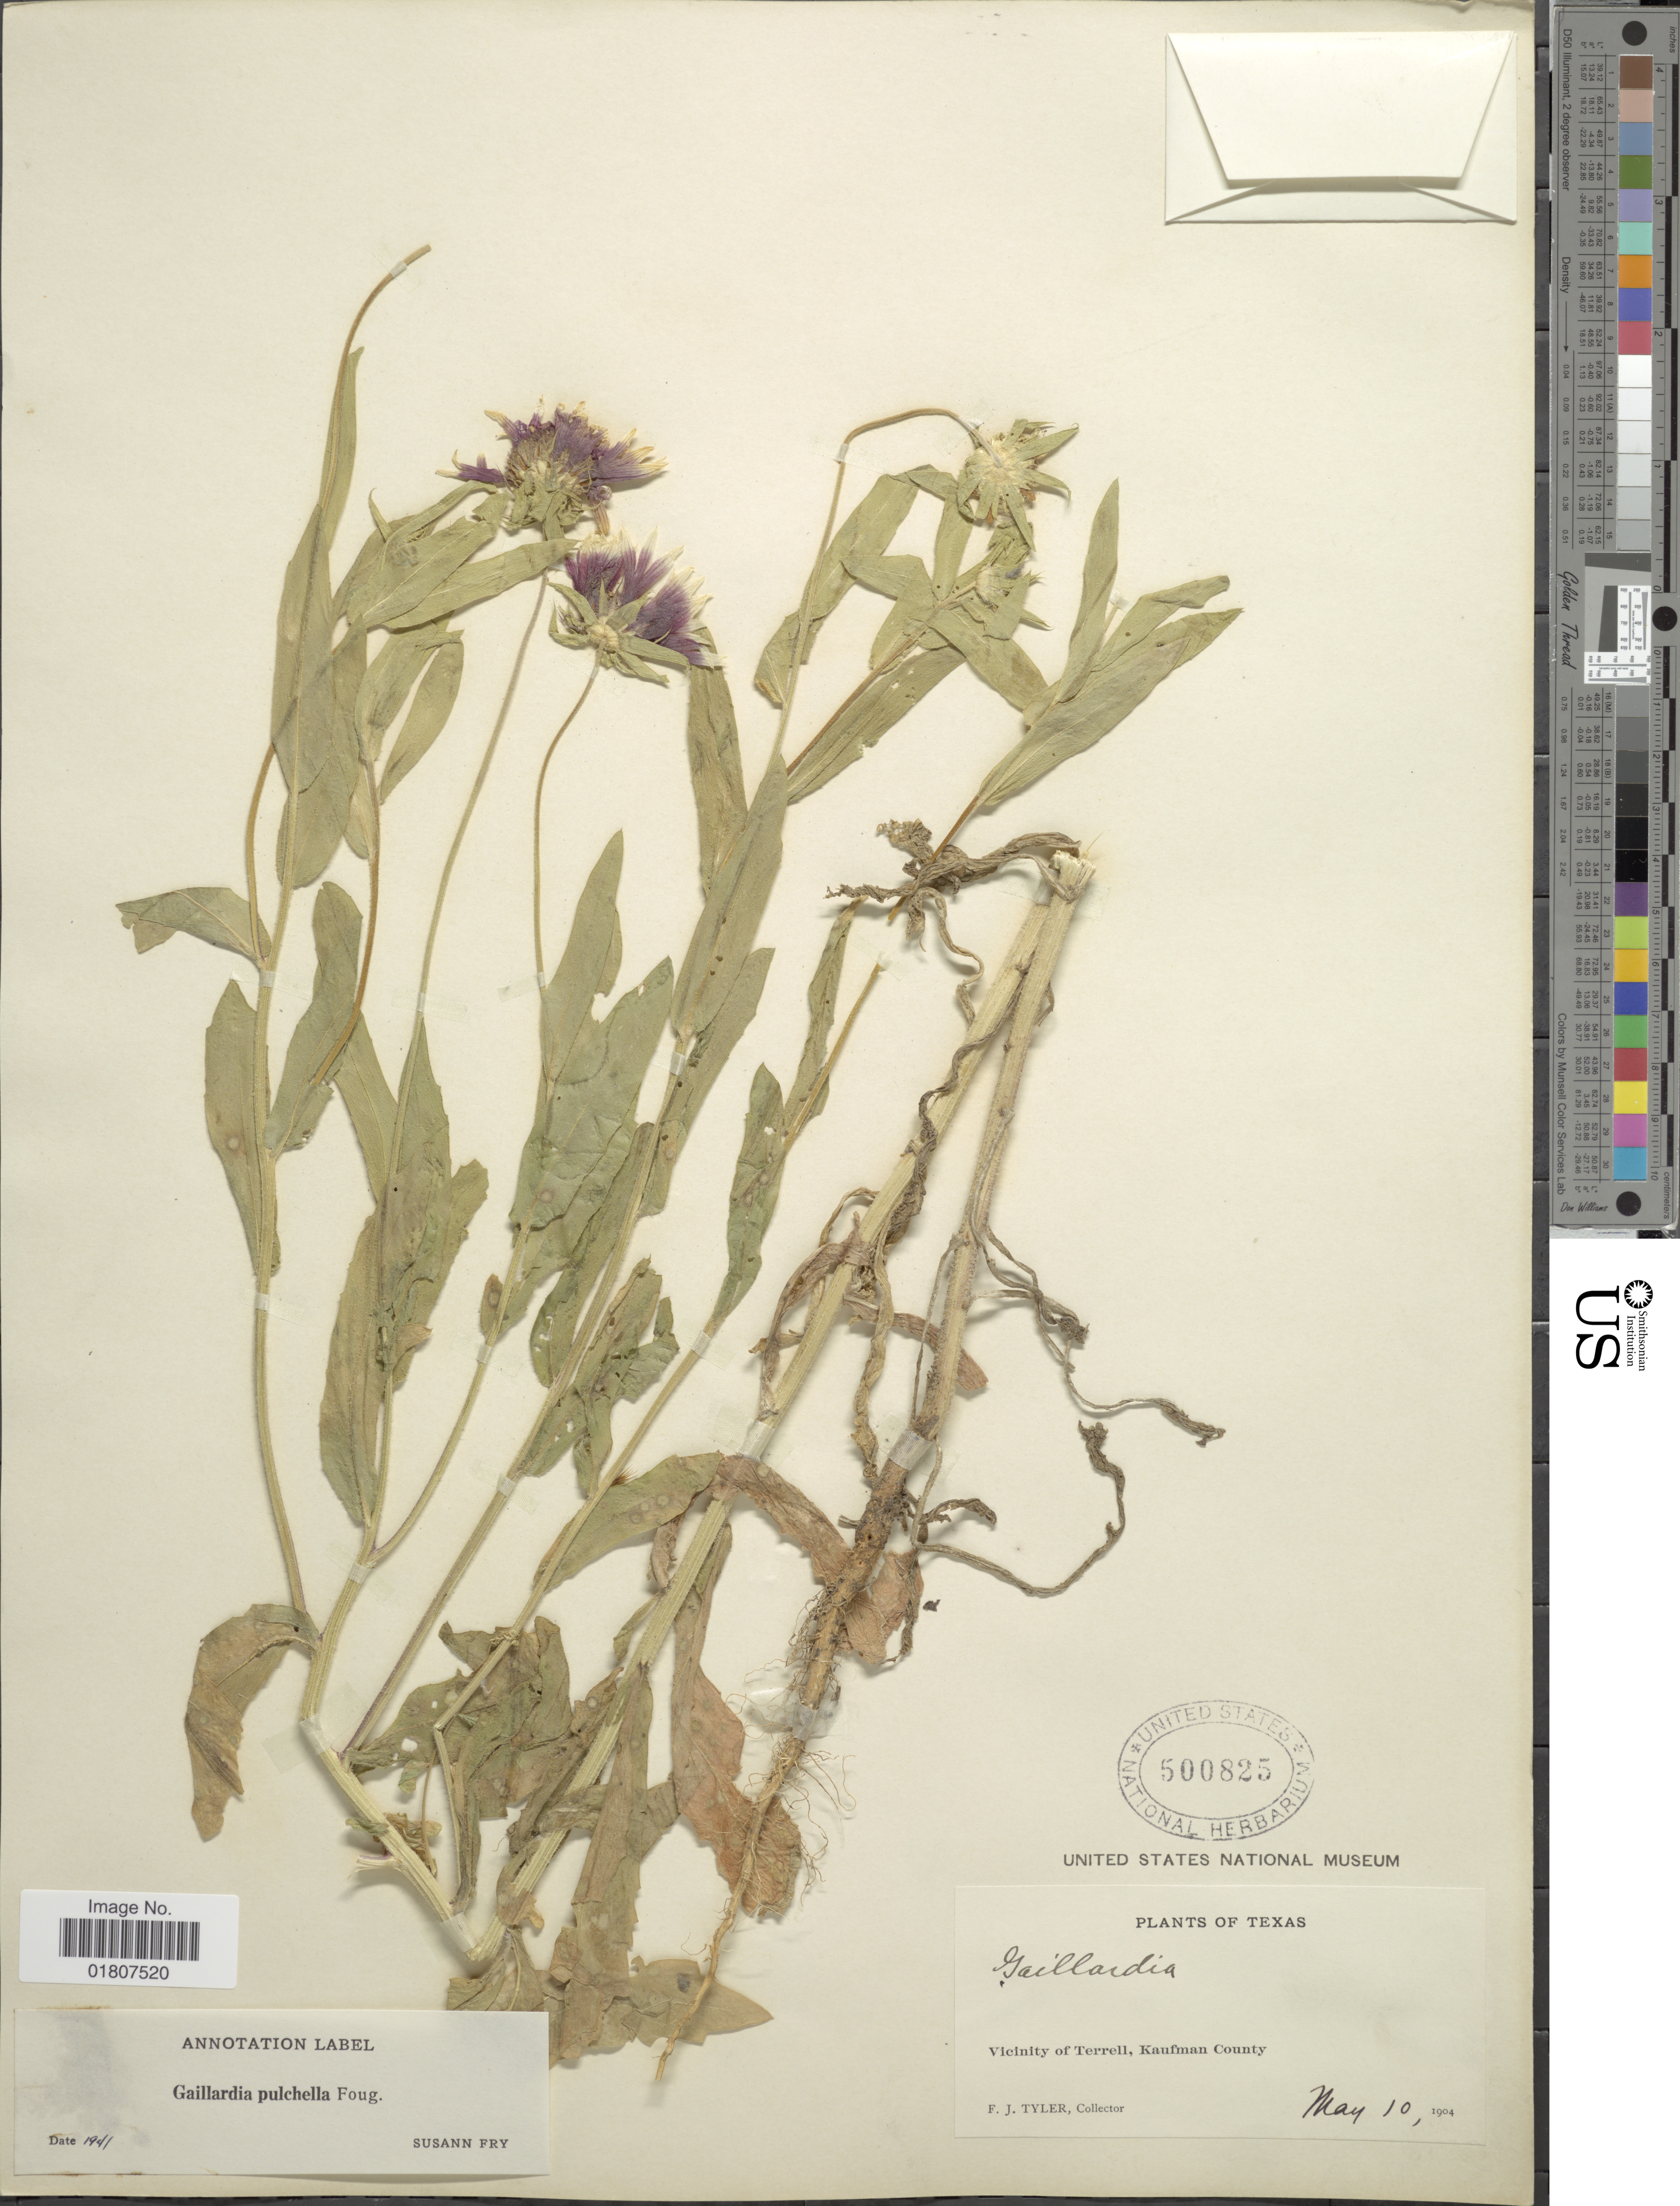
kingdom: Plantae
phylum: Tracheophyta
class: Magnoliopsida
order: Asterales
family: Asteraceae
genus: Gaillardia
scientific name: Gaillardia pulchella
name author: Foug.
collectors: F. Tyler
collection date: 1904-05-10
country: United States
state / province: Texas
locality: Vicinity of Terrell, Kaufman County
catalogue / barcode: US 500825